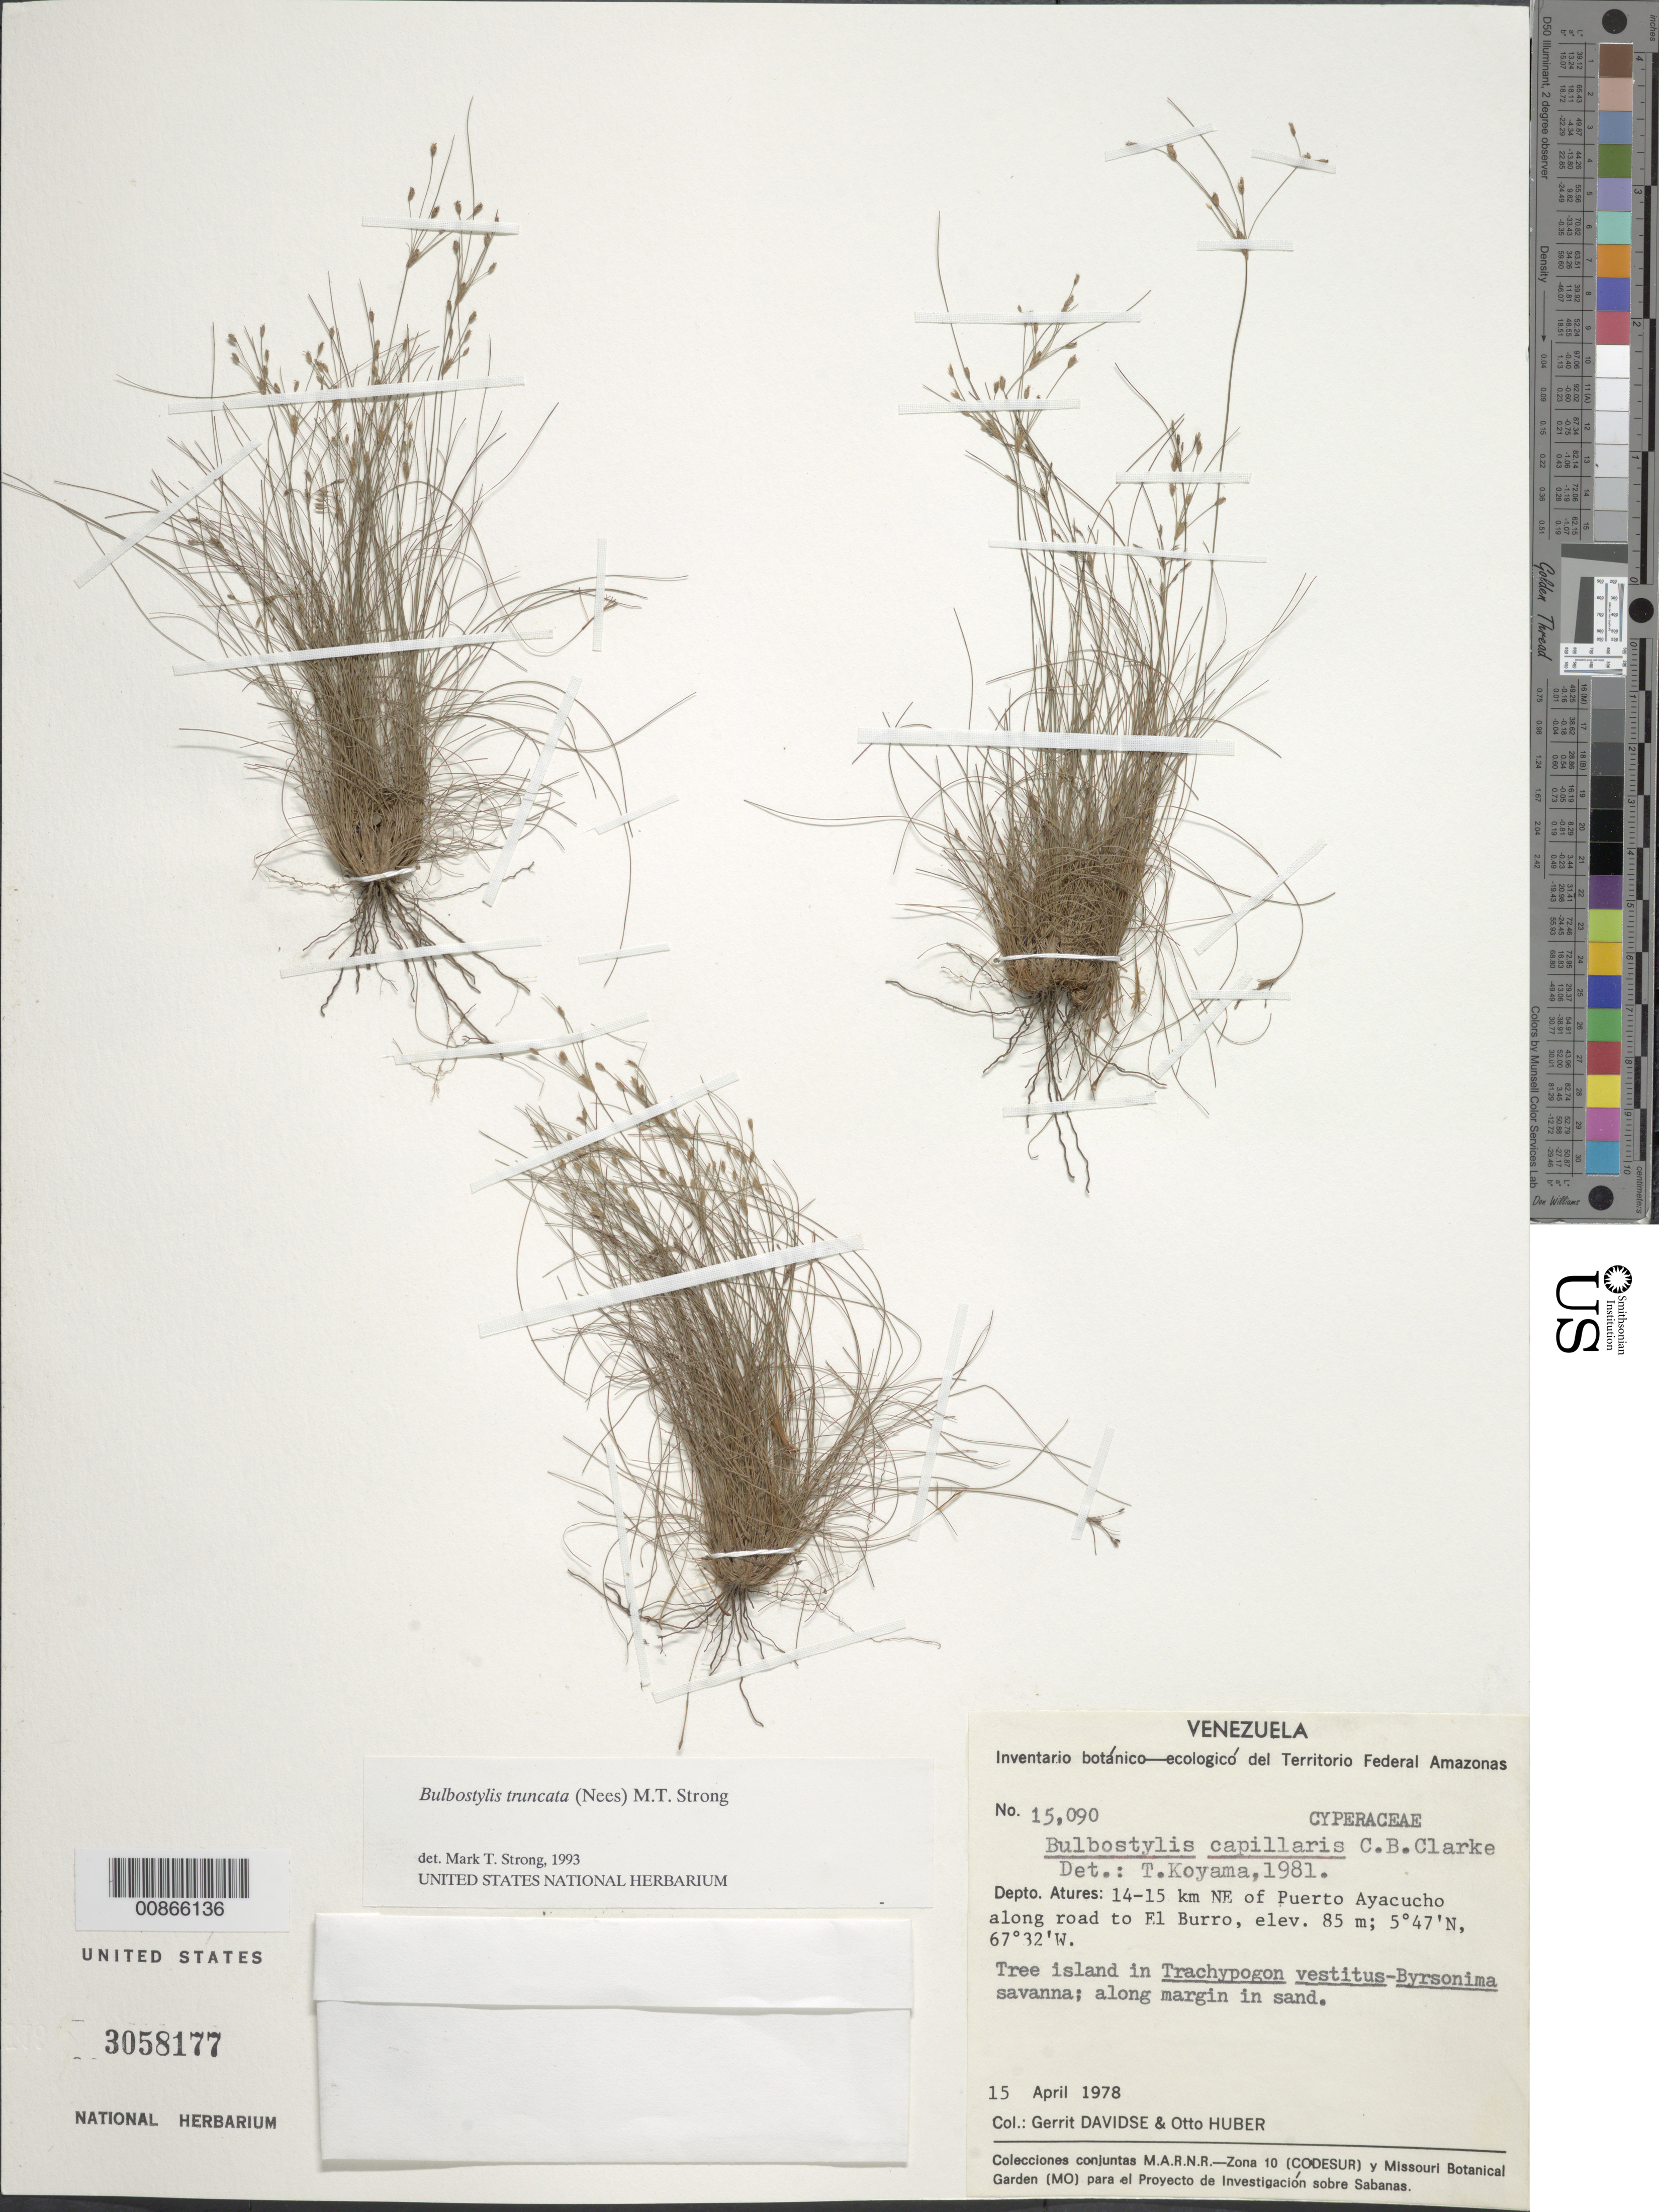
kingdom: Plantae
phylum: Tracheophyta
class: Liliopsida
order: Poales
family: Cyperaceae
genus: Bulbostylis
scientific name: Bulbostylis truncata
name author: (Nees) M.T. Strong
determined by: Strong, M. T., (US), Smithsonian Institution - National Museum of Natural History (UNITED STATES)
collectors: G. Davidse & O. Huber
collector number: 15090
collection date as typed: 15-Apr-78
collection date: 1978-04-15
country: Venezuela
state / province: Amazonas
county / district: Atures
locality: Puerto Ayacucho, 14-15 km NE of on road to El Burro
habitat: Tree island in Trachypogon vestitus-Byrsonima savanna, along margin in sand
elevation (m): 85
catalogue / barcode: US 3058177